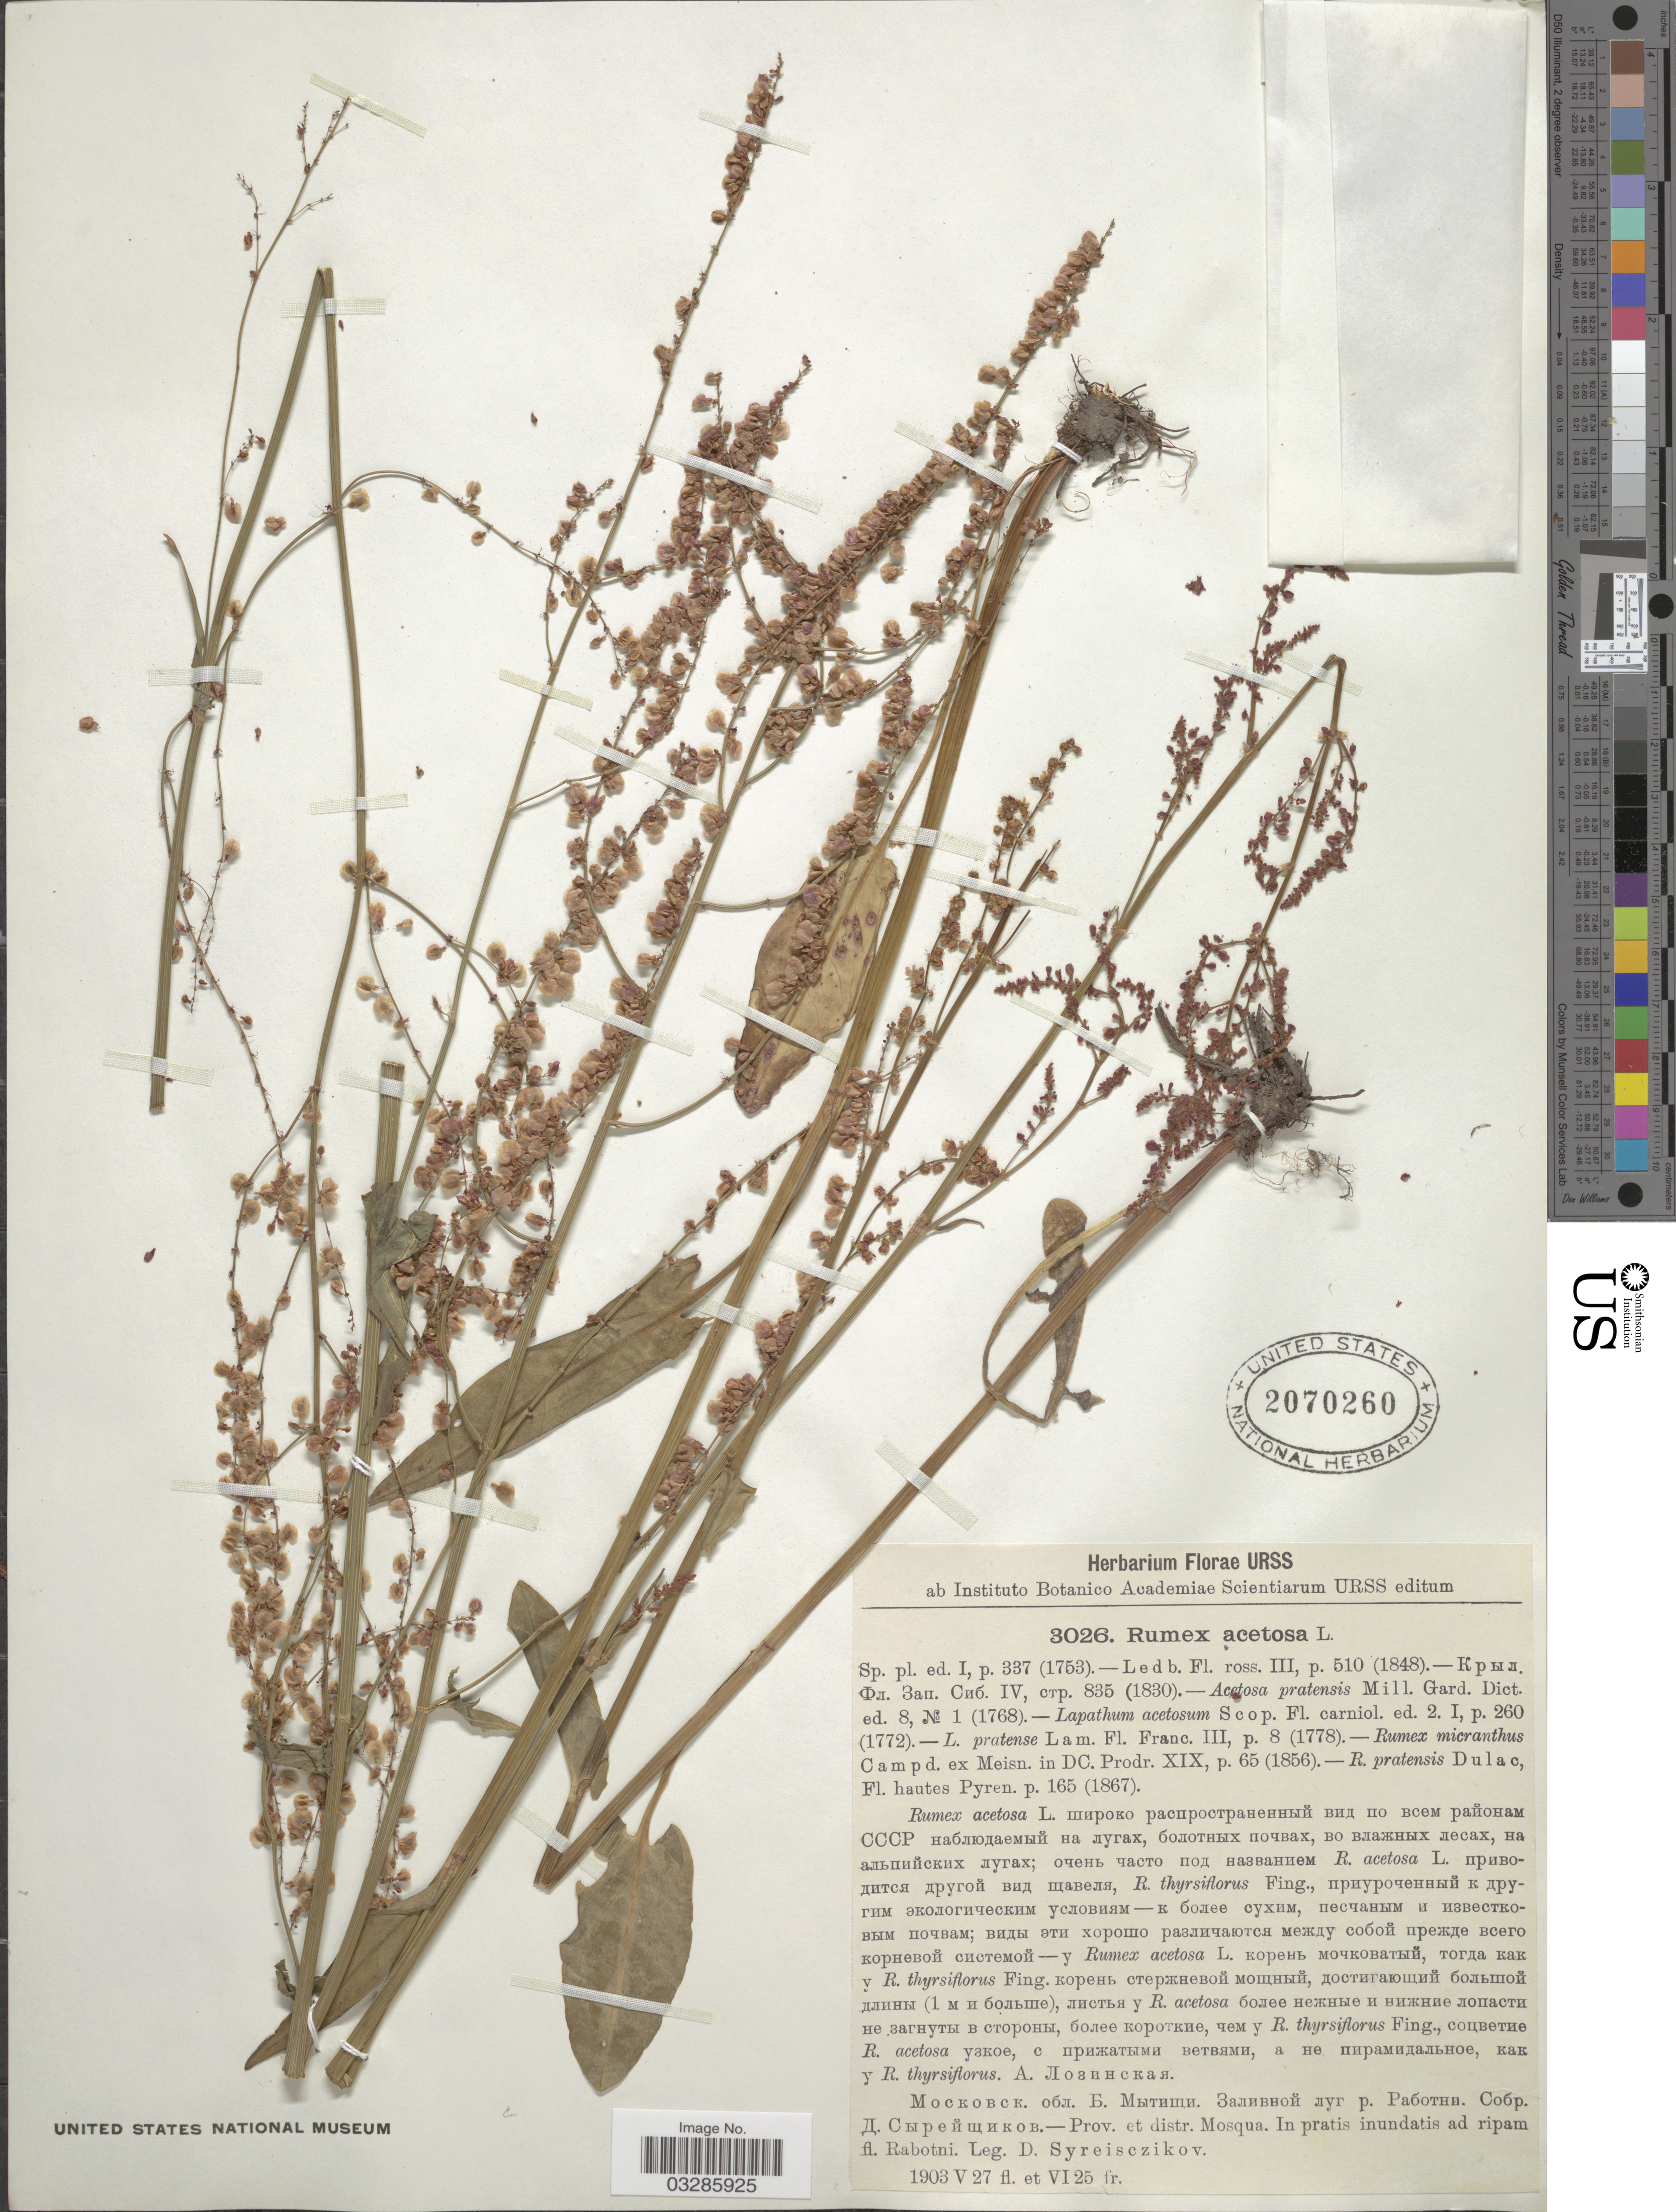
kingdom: Plantae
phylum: Tracheophyta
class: Magnoliopsida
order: Caryophyllales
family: Polygonaceae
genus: Rumex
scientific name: Rumex acetosa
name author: L.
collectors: D. Syreisczikov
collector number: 3026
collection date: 1903-05-27/1903-06-25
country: Russian Federation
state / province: Moscow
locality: Prov. et distr. Mosqua. In pratis inundatis ad ripam fl. Rabotni.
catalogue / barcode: US 2070260